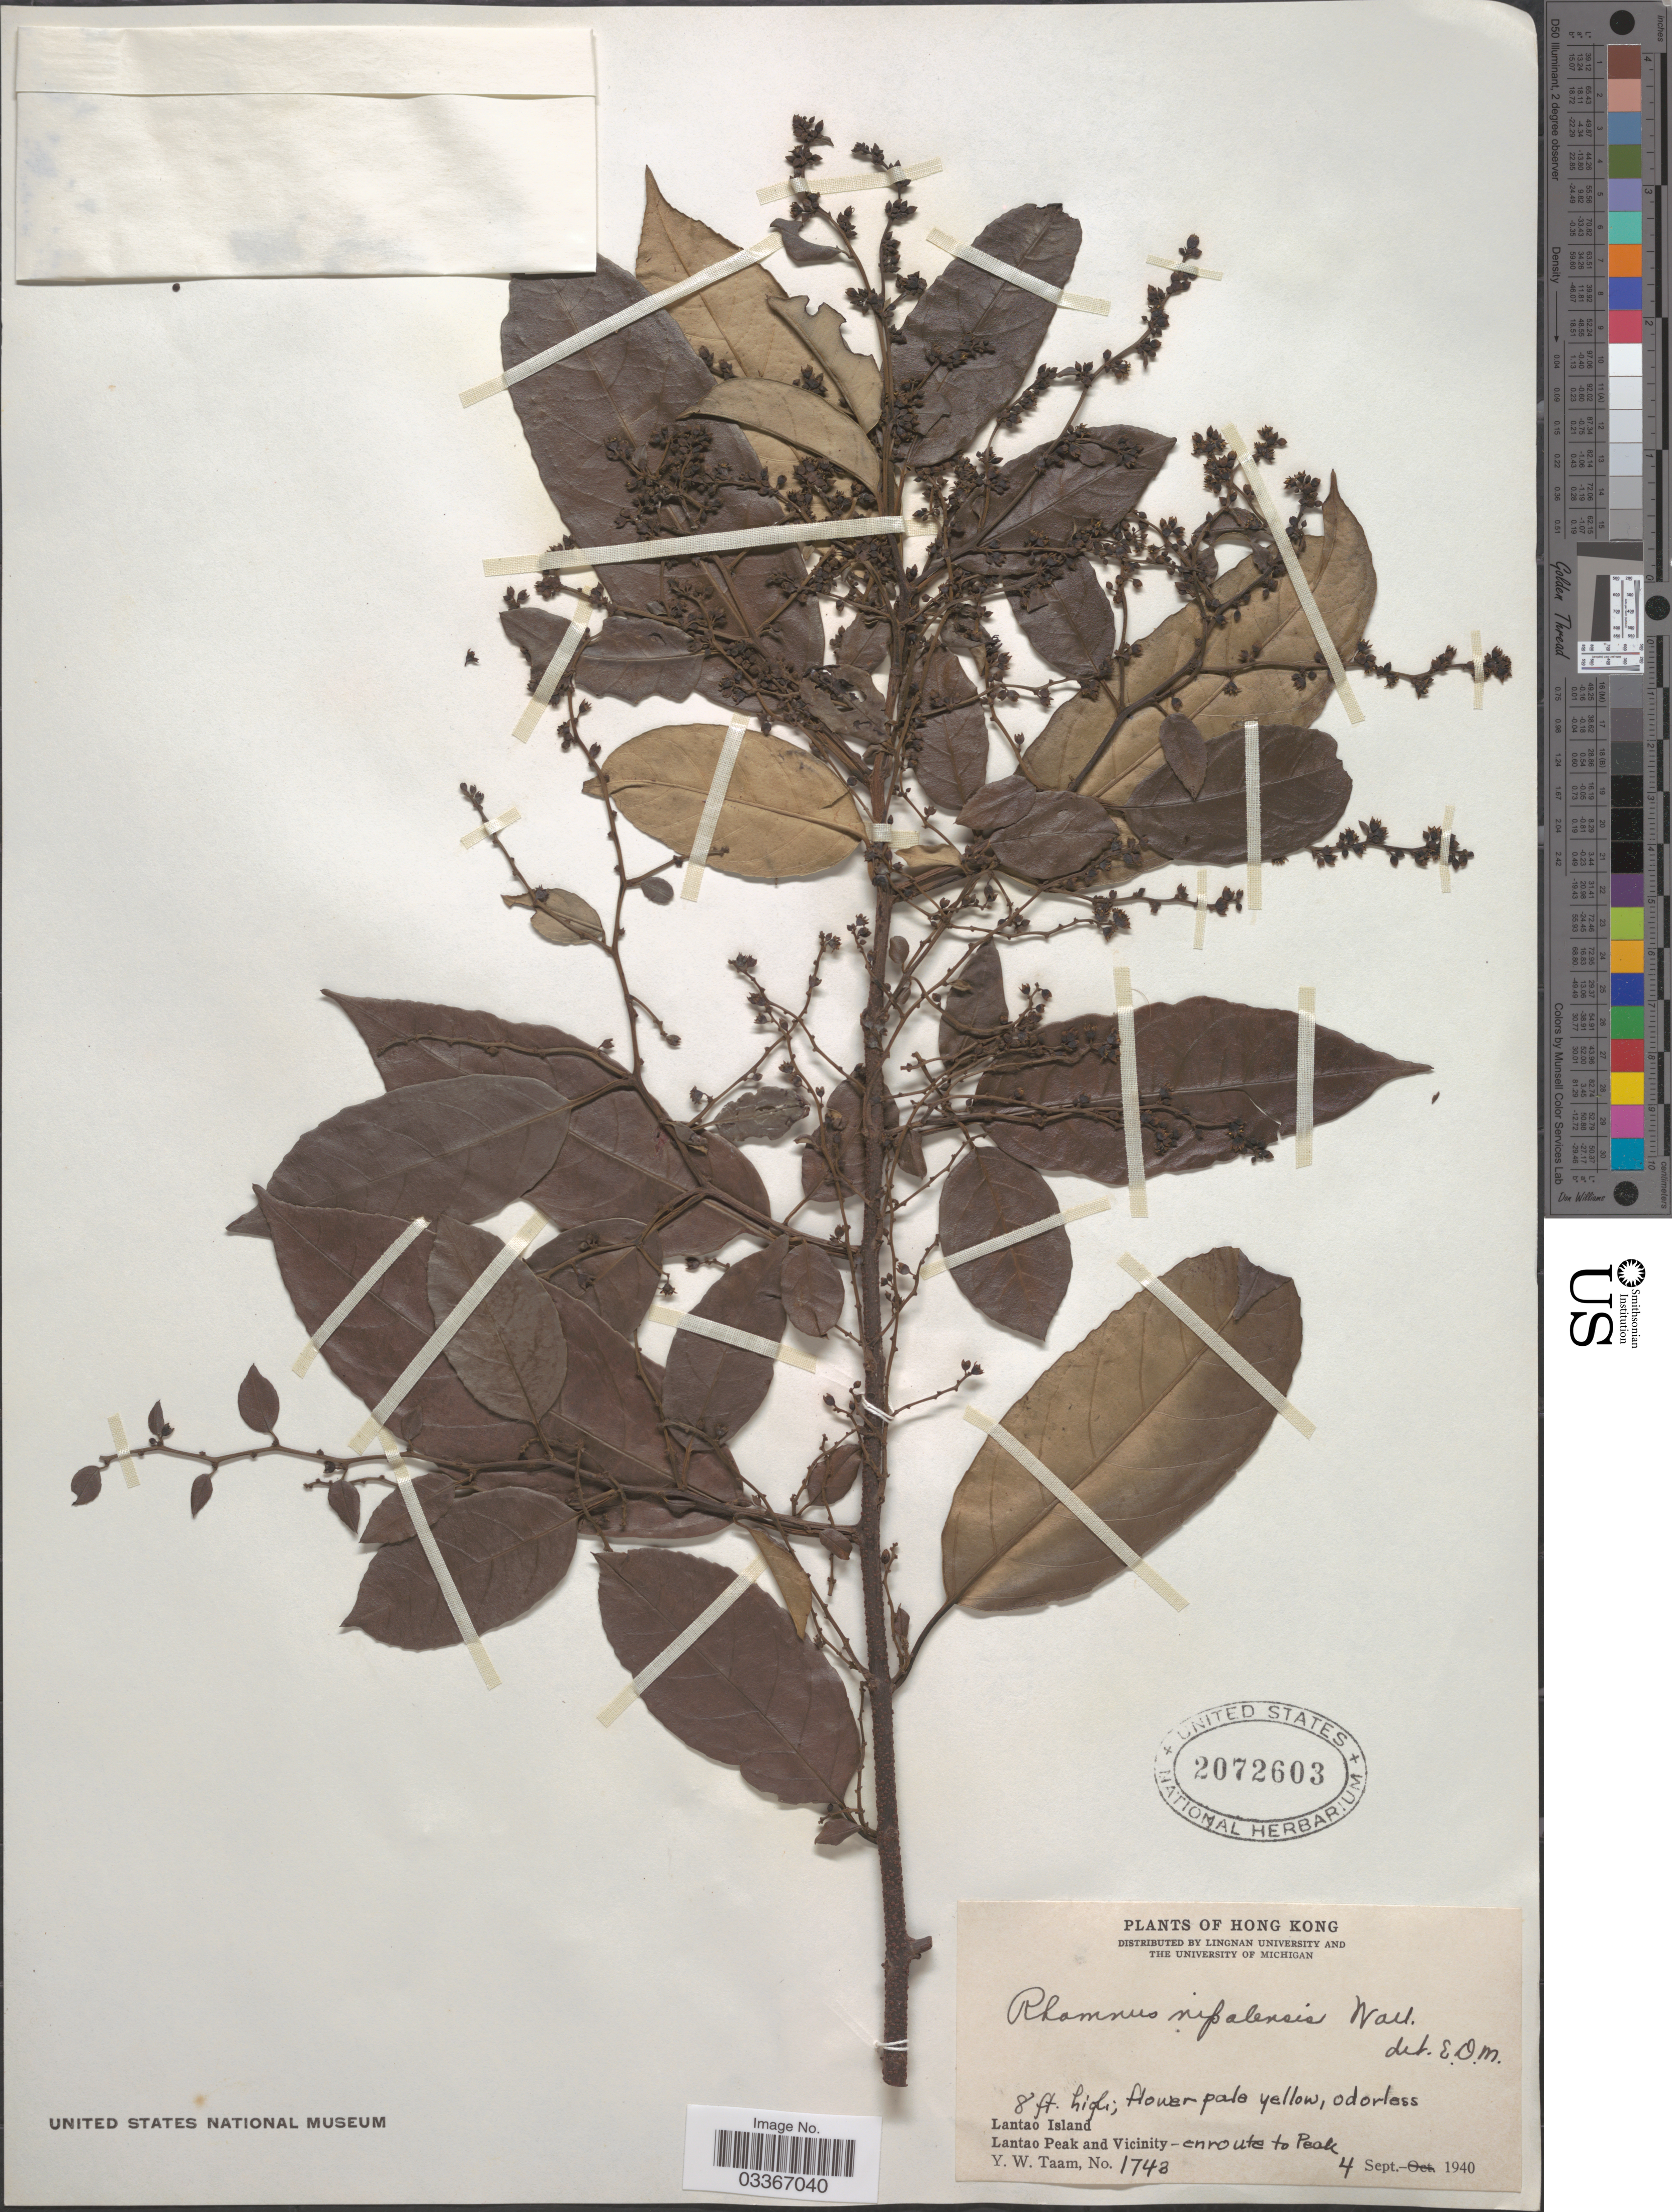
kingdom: Plantae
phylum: Tracheophyta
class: Magnoliopsida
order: Rosales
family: Rhamnaceae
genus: Rhamnus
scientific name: Rhamnus nepalensis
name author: (Wall.) M.A. Lawson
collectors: Y. W. Taam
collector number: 1743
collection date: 1940-09-04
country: China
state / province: Hong Kong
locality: Lantao Island. Lantao Peak and Vicinity - enroute to Peak.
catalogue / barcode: US 2072603